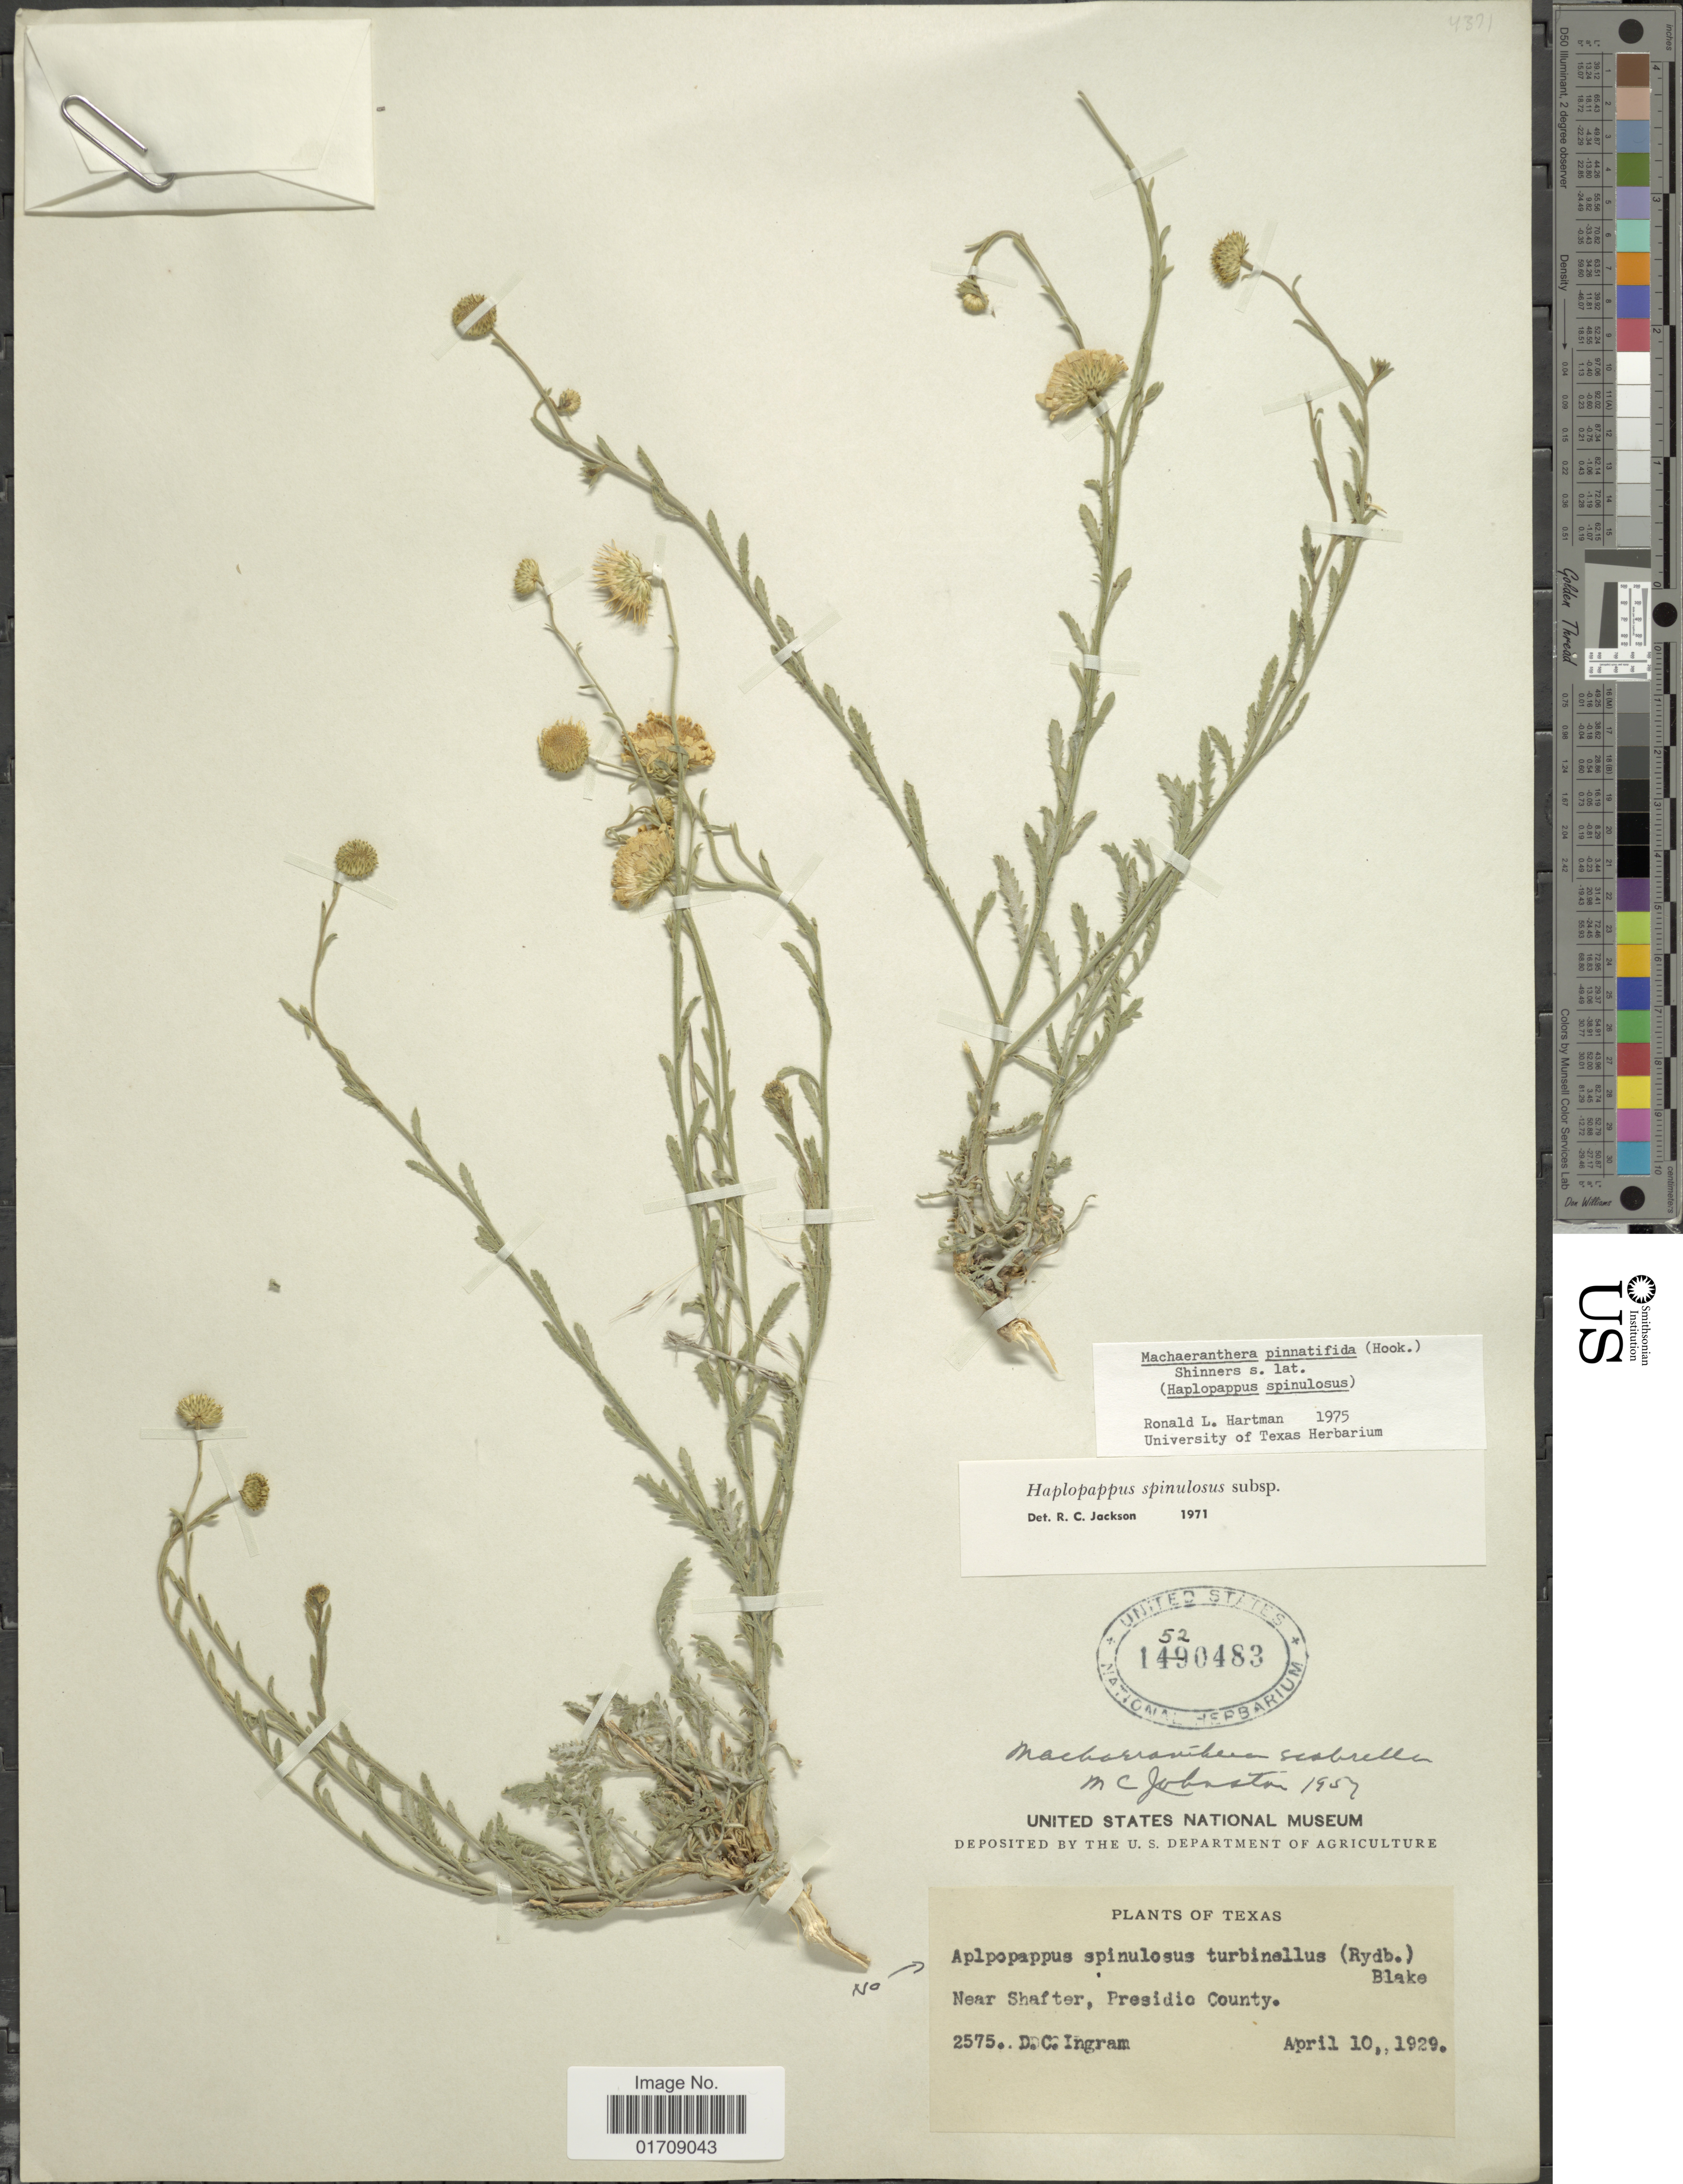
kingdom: Plantae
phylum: Tracheophyta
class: Magnoliopsida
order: Asterales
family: Asteraceae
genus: Machaeranthera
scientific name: Machaeranthera pinnatifida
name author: (Hook.) Shinners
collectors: D. C. Ingram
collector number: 2575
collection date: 1929-04-10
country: United States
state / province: Texas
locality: Near Shafter, Presidio County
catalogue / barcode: US 1520483